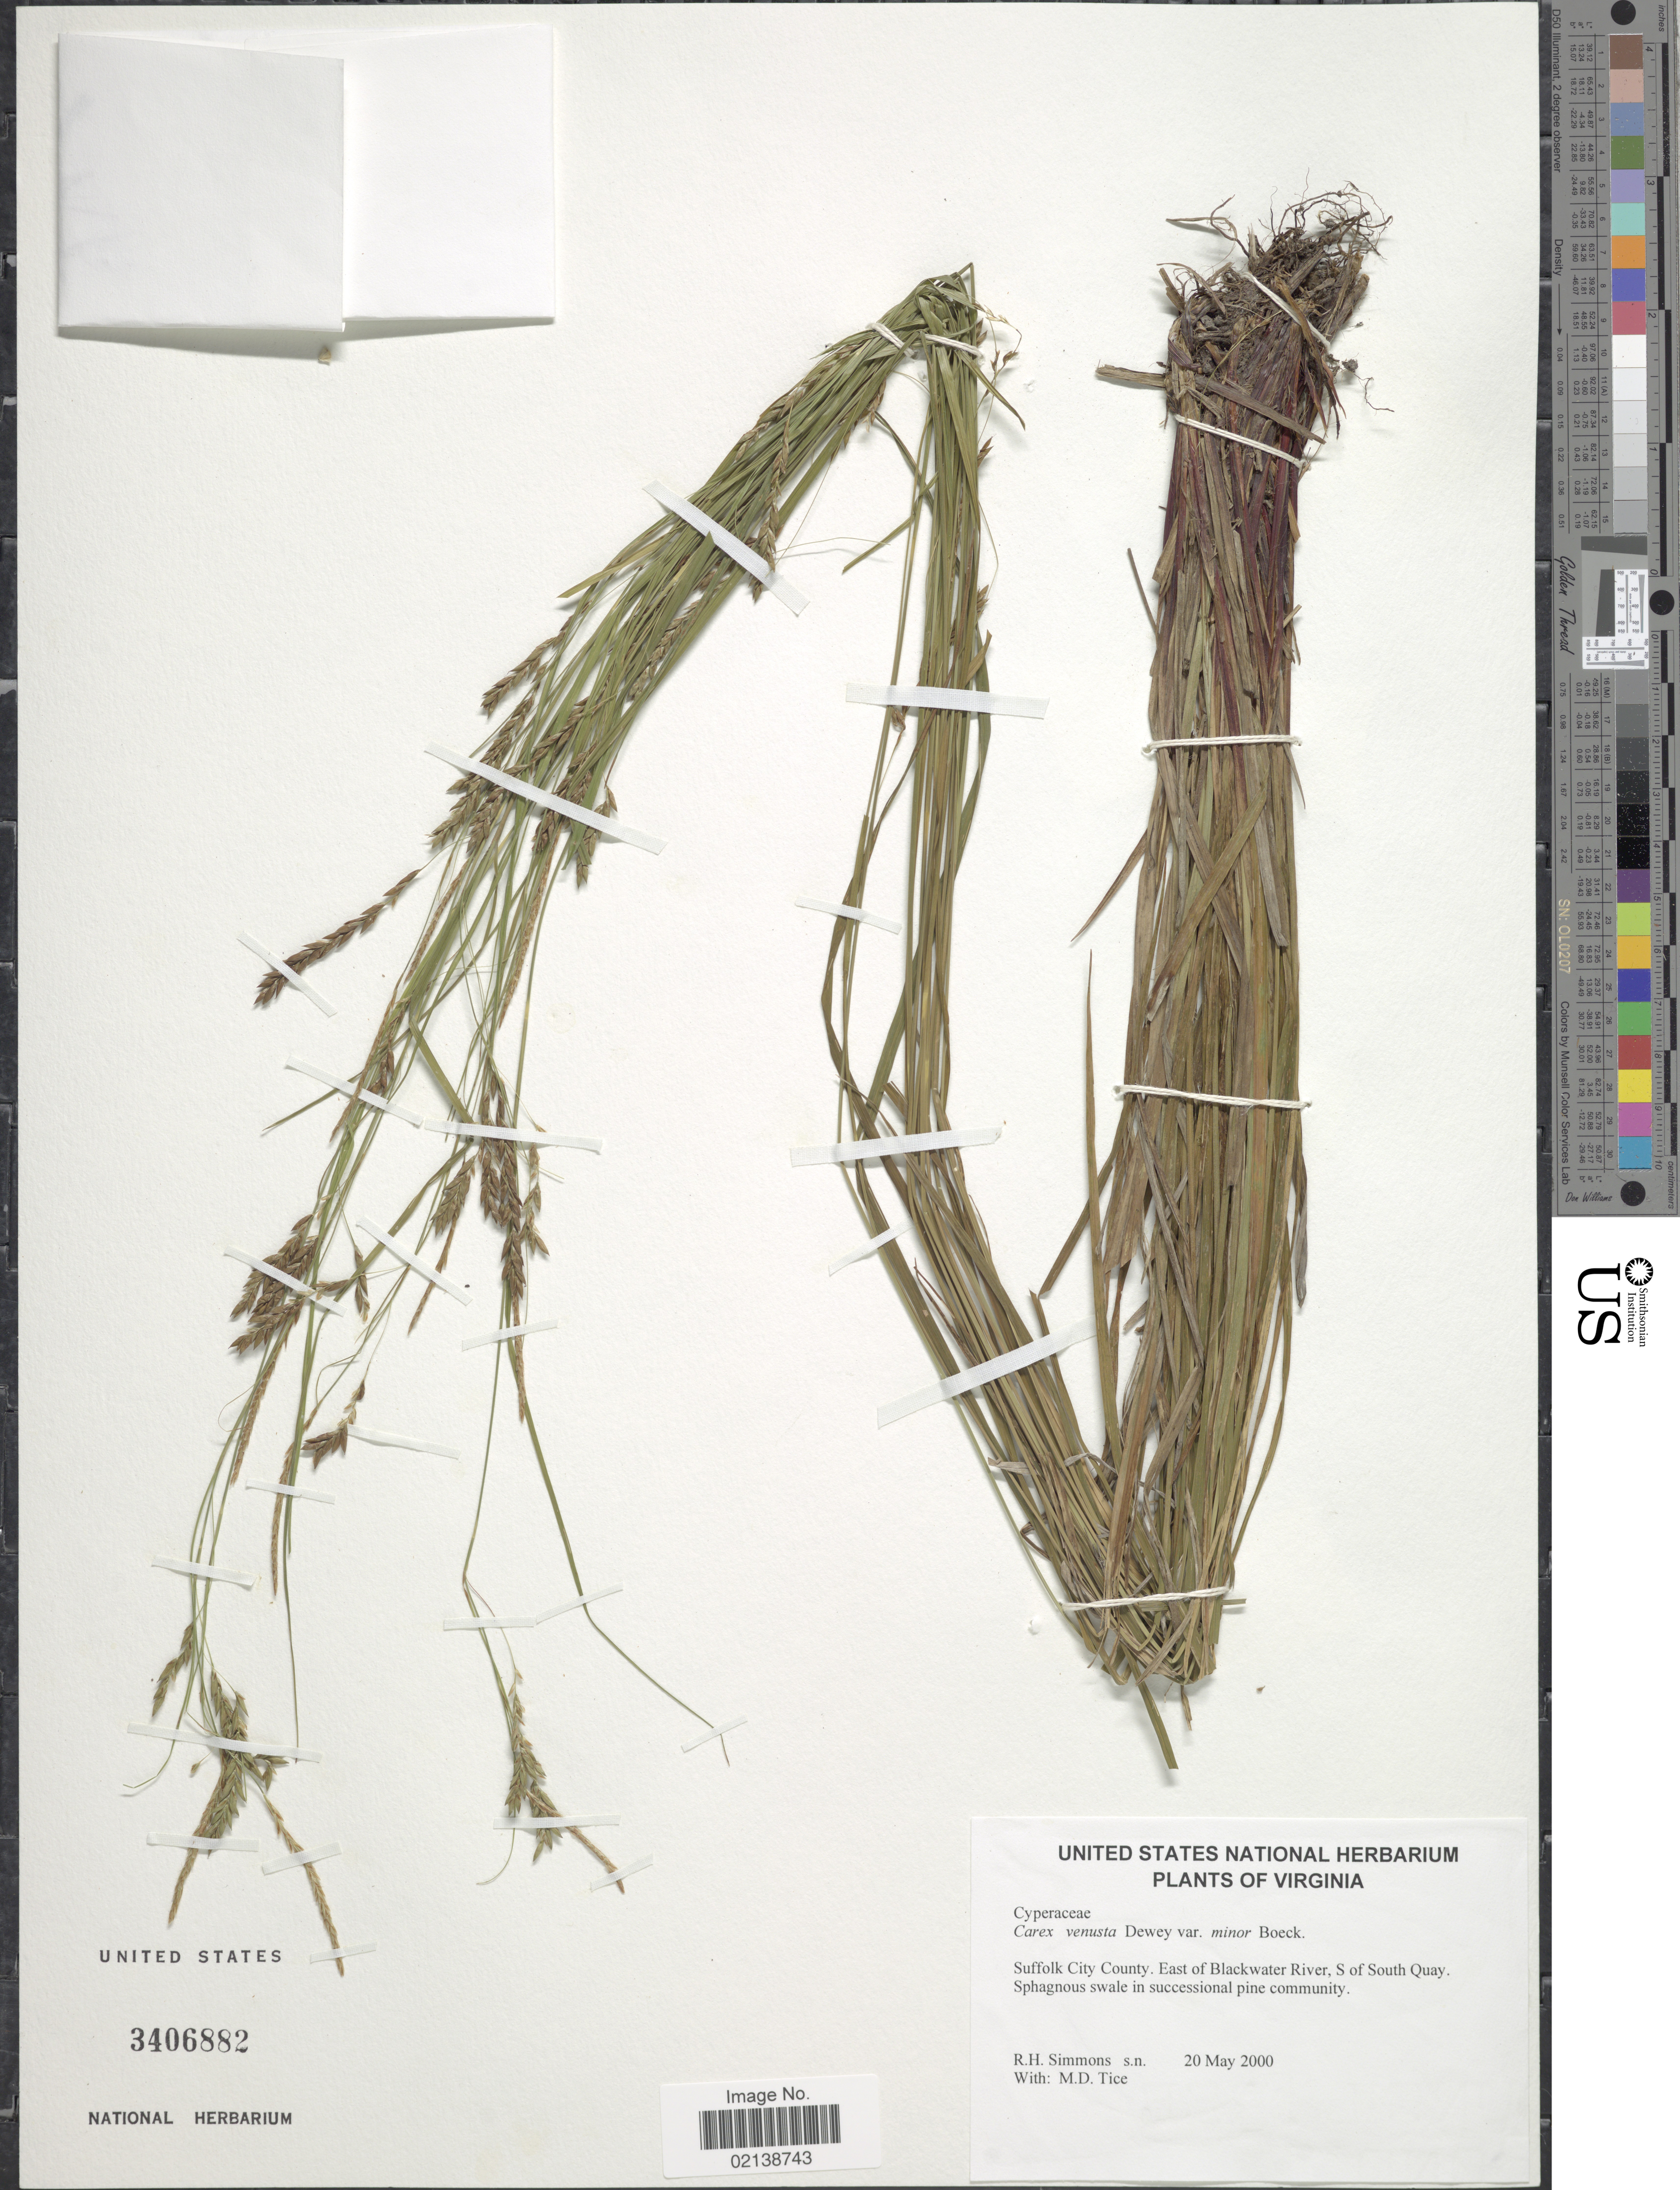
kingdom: Plantae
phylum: Tracheophyta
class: Liliopsida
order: Poales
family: Cyperaceae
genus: Carex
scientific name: Carex venusta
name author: Dewey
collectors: R. H. Simmons & M. Tice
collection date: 2000-05-20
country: United States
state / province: Virginia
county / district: City of Suffolk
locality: Suffolk City County. East of Blackwater River, S. of South Quay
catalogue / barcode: US 3406882